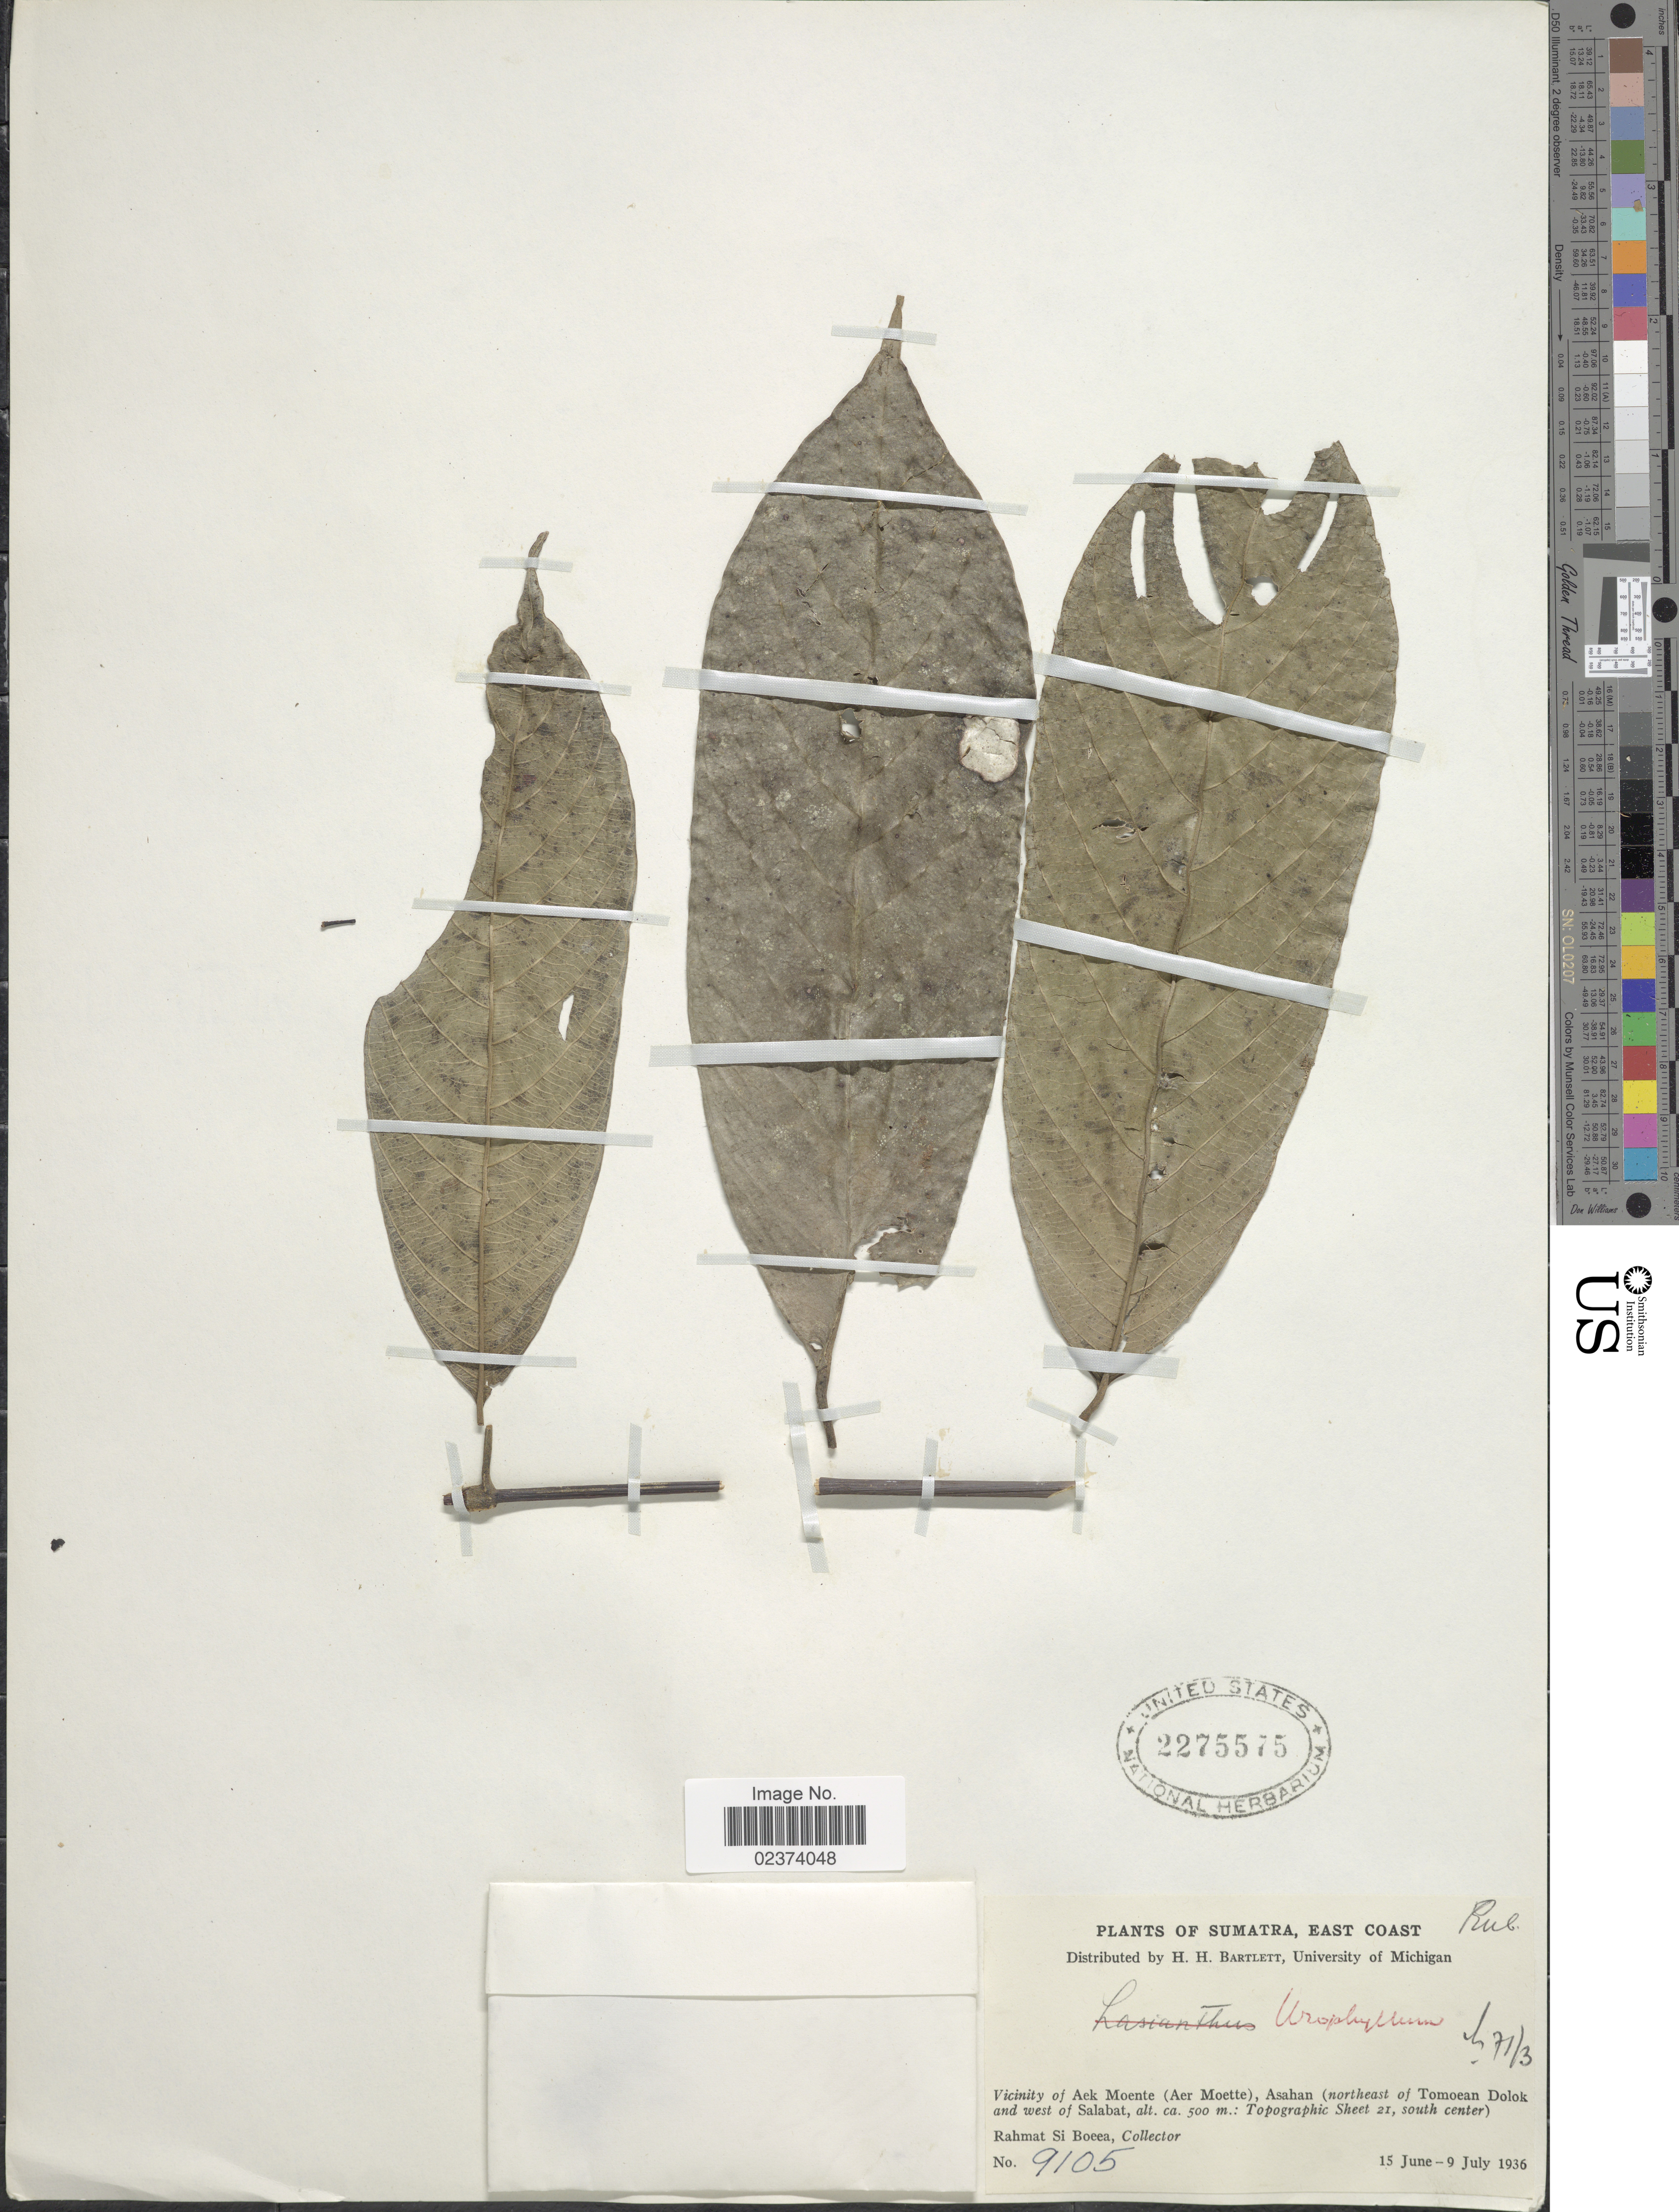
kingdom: Plantae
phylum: Tracheophyta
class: Magnoliopsida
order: Gentianales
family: Rubiaceae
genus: Urophyllum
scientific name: Urophyllum sp.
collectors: Rahmat Si Boeea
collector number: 9105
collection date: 1936-06-15/1936-07-09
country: Indonesia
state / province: Sumatra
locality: East Coast, Vicinity of Aek Moente (Aer Moette), Asahan (northeast of Tomoean Dolok and west of Salabat, Topographic sheet 21, south center)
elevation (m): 500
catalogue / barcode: US 2275575